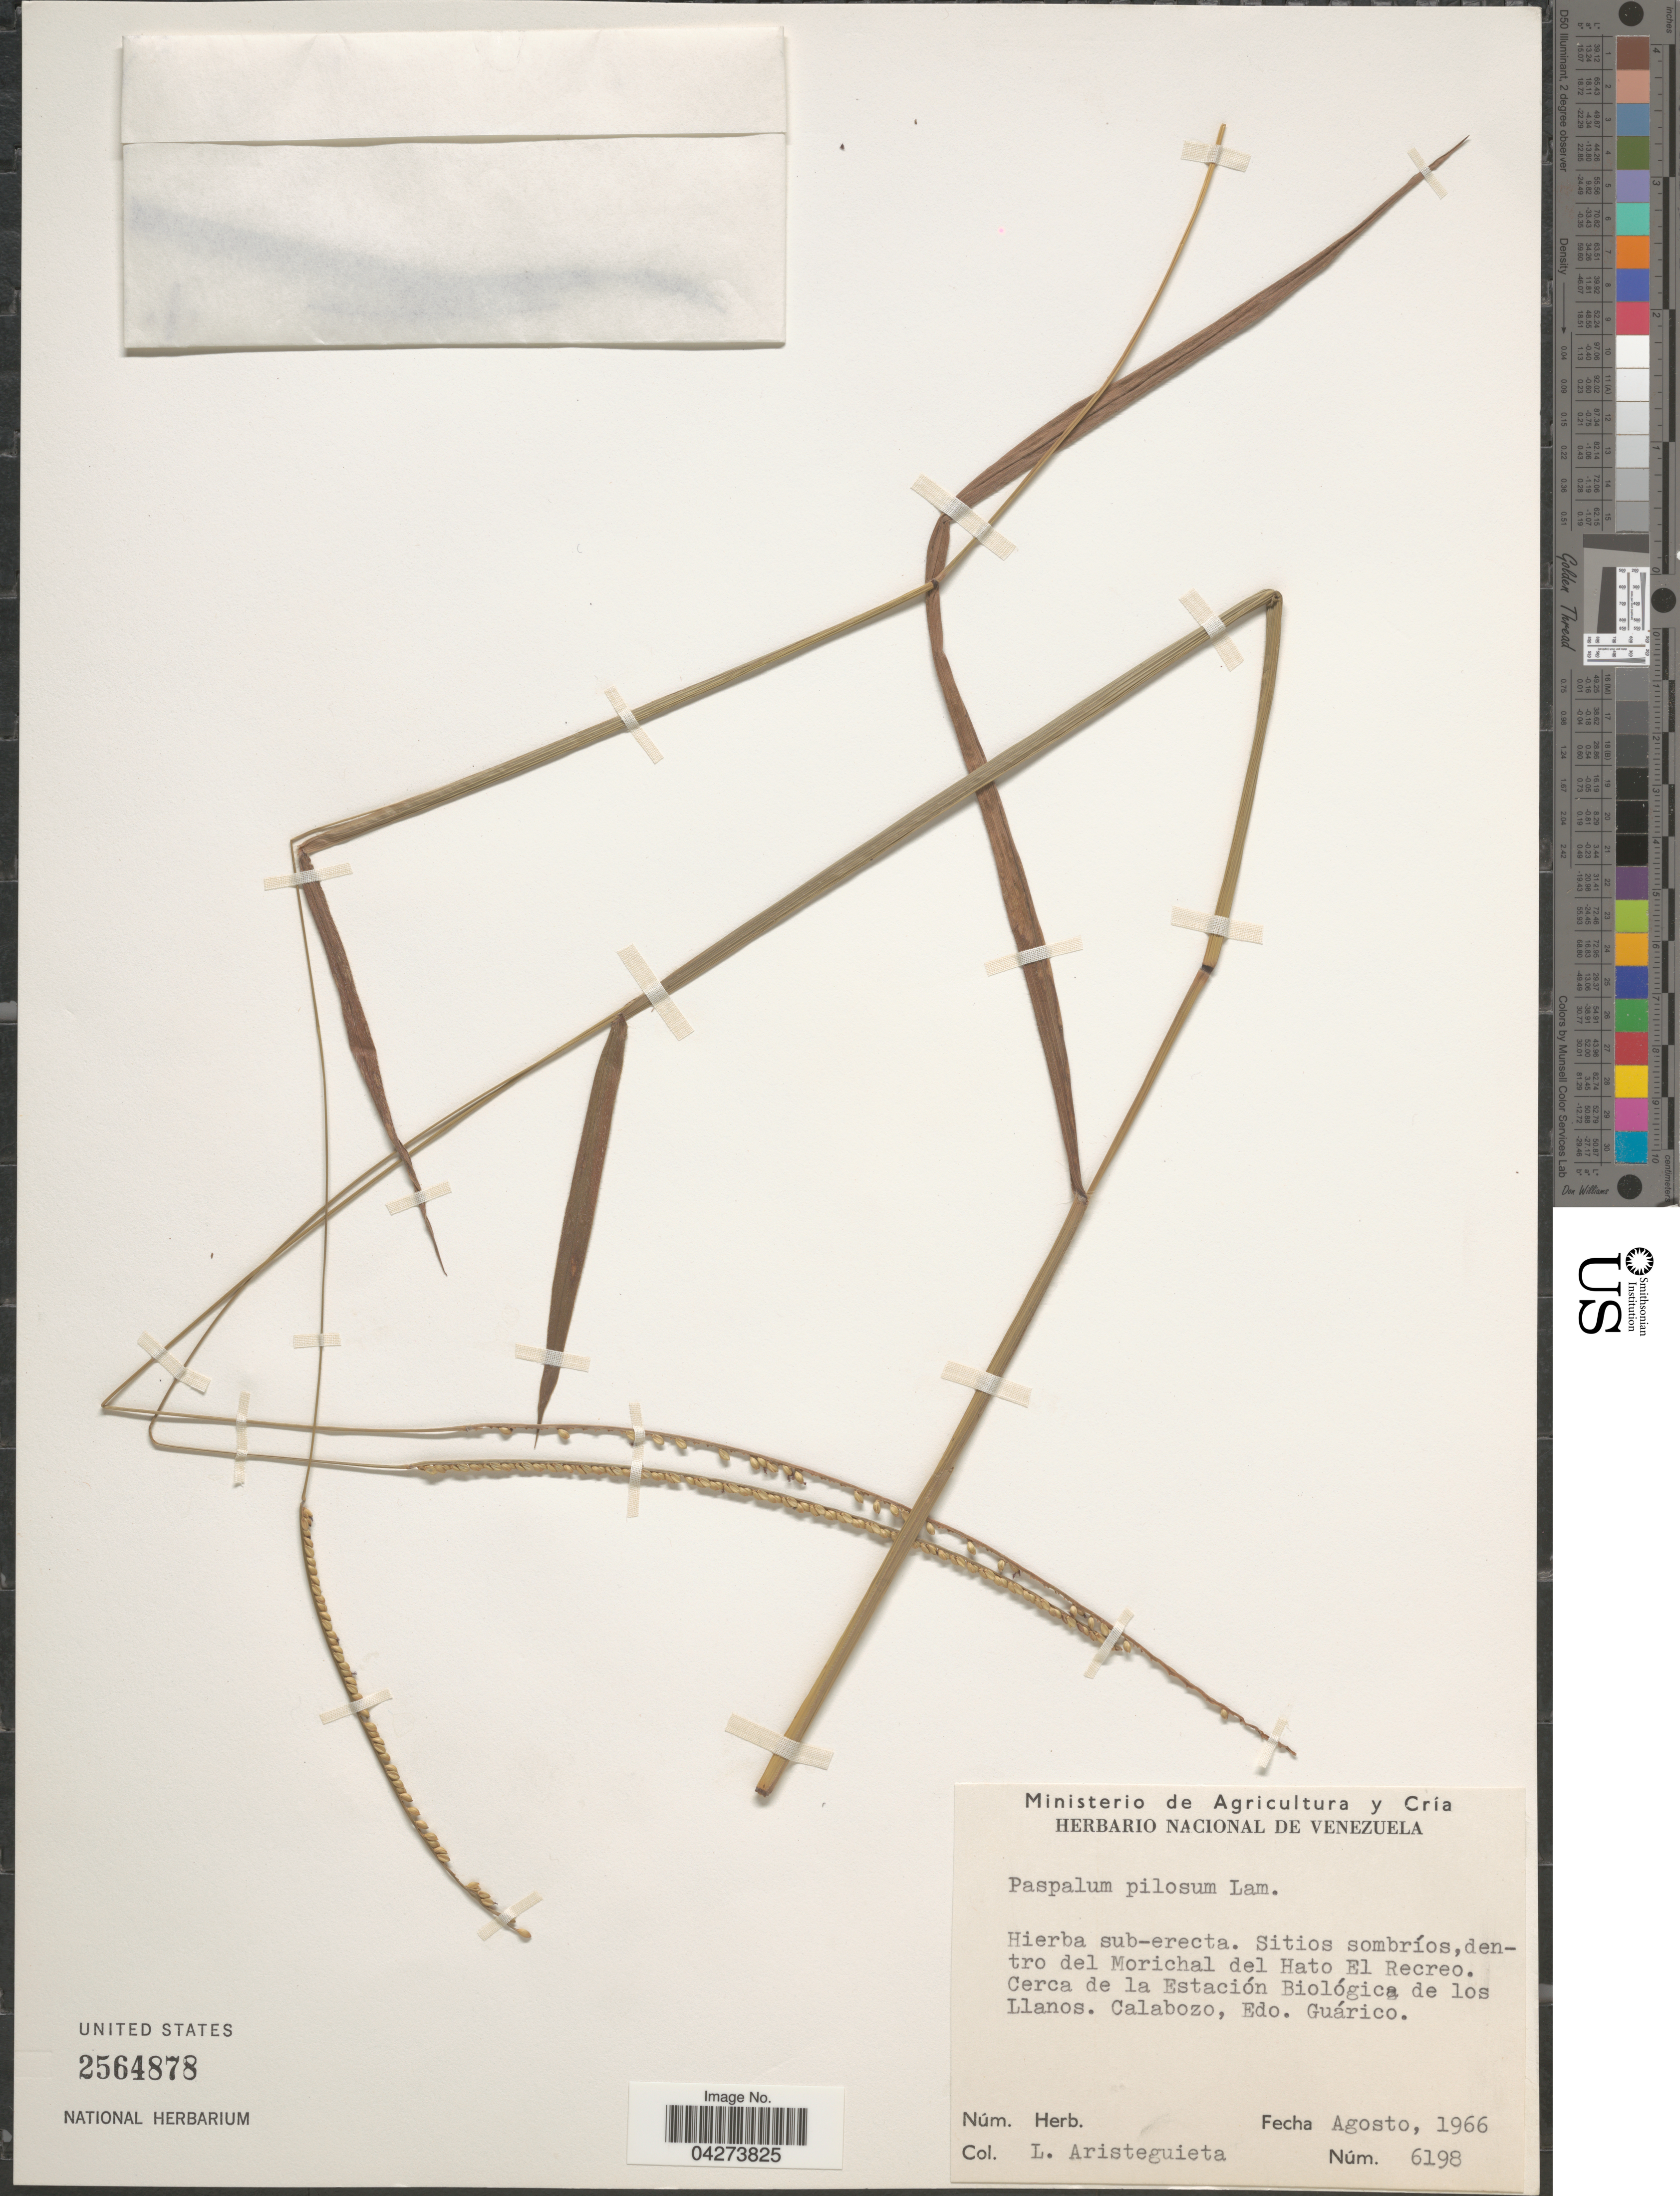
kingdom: Plantae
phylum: Tracheophyta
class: Liliopsida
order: Poales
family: Poaceae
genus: Paspalum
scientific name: Paspalum pilosum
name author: Lam.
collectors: L. Aristeguieta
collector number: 6198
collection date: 1966-08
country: Venezuela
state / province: Guarico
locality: Sitios sombríos, dentro del Morichal del Hato El Recreo. Cerca de la Estación Biológica de los Llanos. Calabozo, Edo. Guárico.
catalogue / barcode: US 2564878